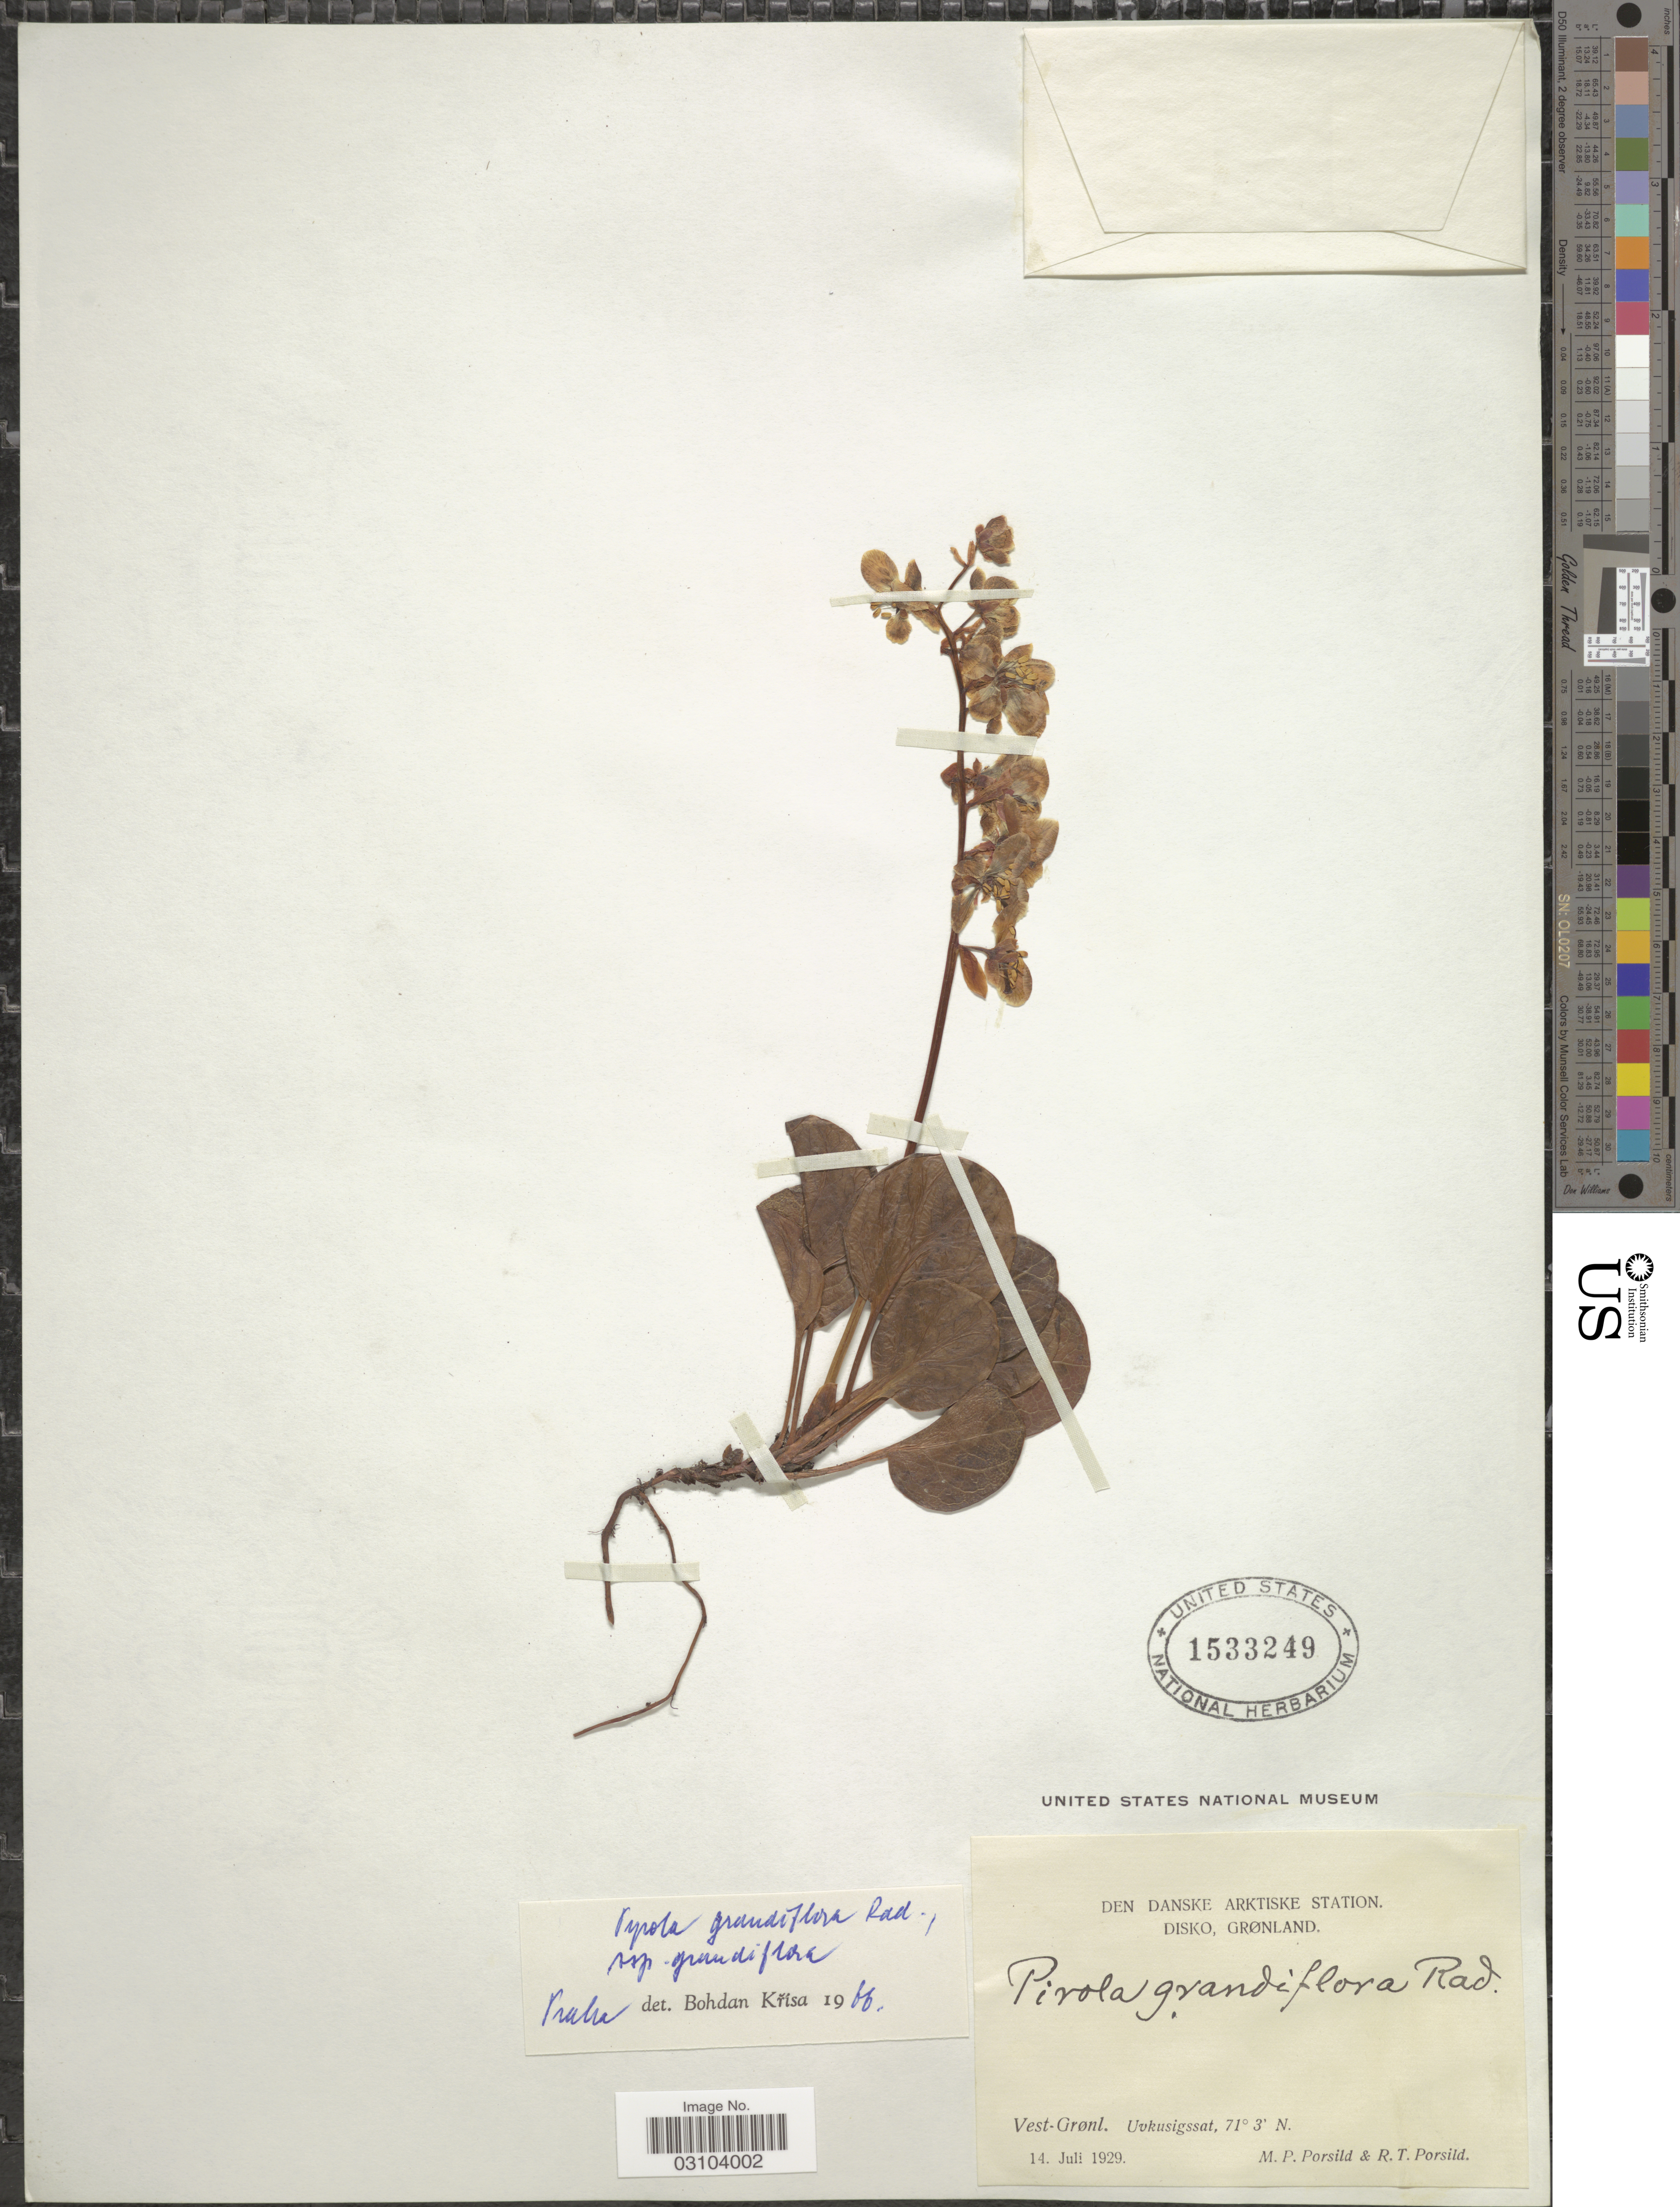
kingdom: Plantae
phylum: Tracheophyta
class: Magnoliopsida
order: Ericales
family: Ericaceae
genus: Pyrola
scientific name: Pyrola grandiflora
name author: Radius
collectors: M. P. Porsild & R. T. Porsild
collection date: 1929-07-14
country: Greenland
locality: Den Danske Arktiske Station, Disko, Grønland. Vest-Grønl.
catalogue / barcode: US 1533249